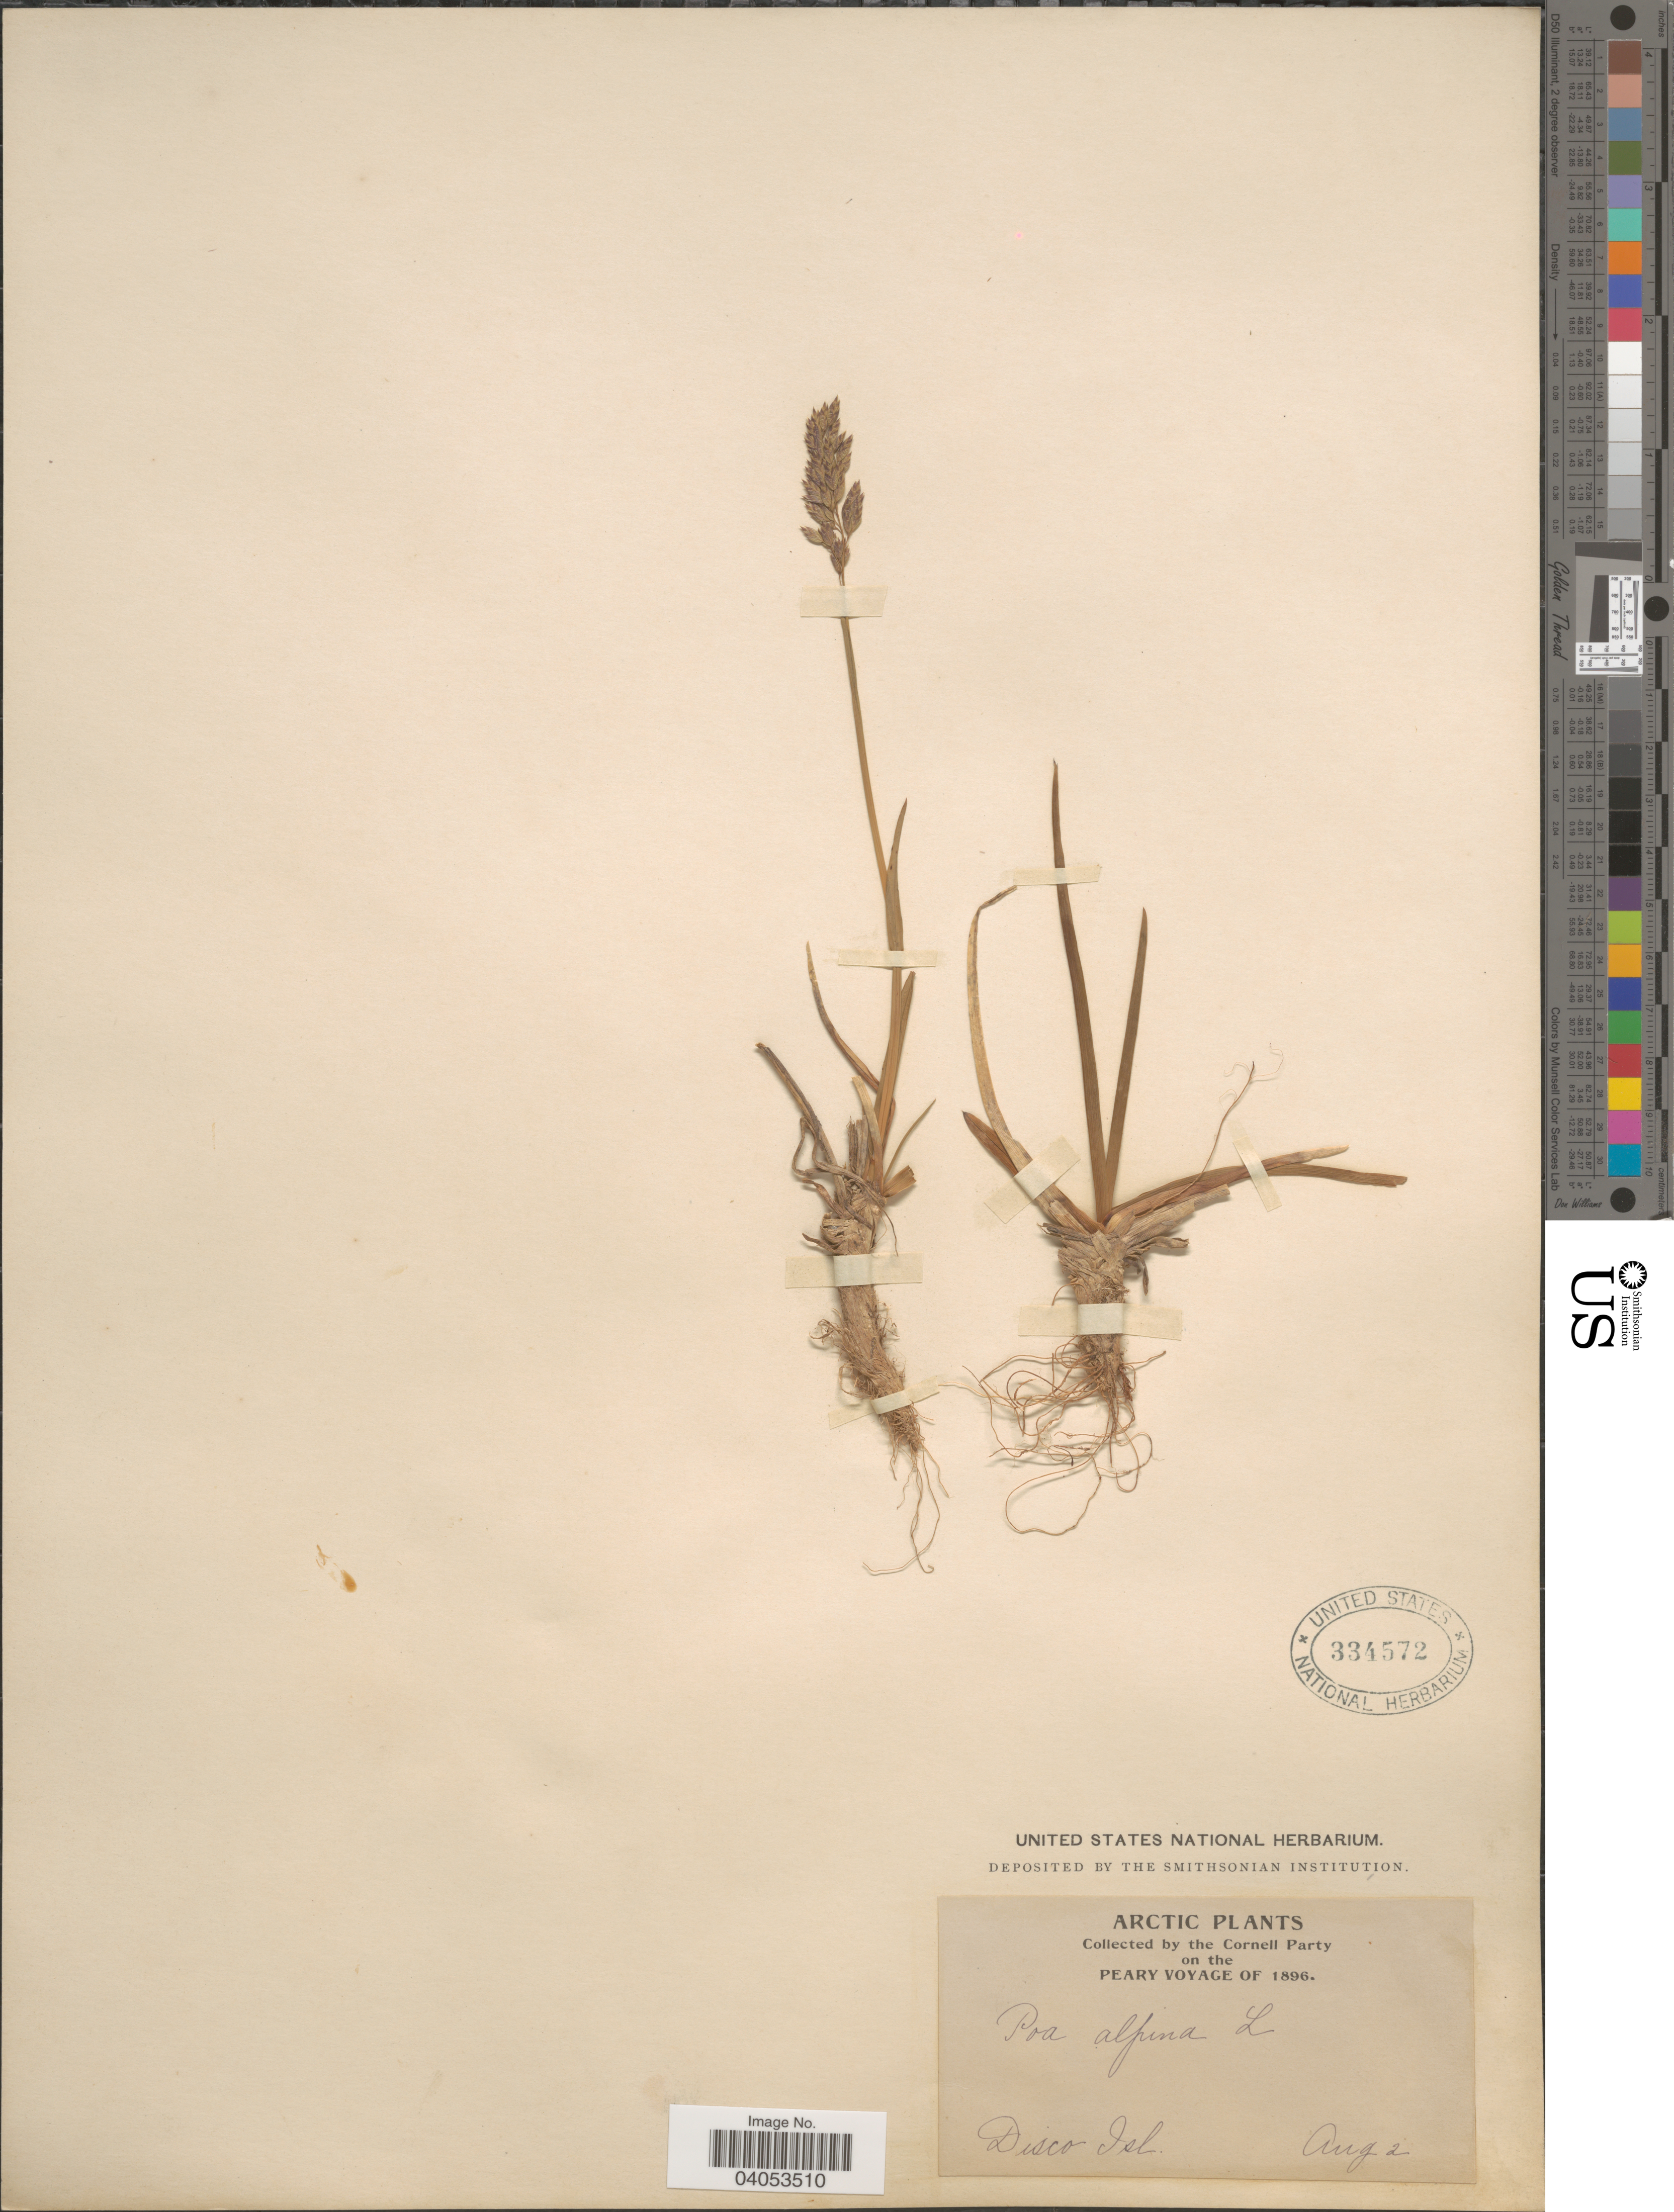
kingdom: Plantae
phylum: Tracheophyta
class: Liliopsida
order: Poales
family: Poaceae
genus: Poa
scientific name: Poa alpina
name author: L.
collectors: Cornell Party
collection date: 1896-08-02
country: Greenland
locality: Arctic. Disco Isl.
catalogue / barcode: US 334572